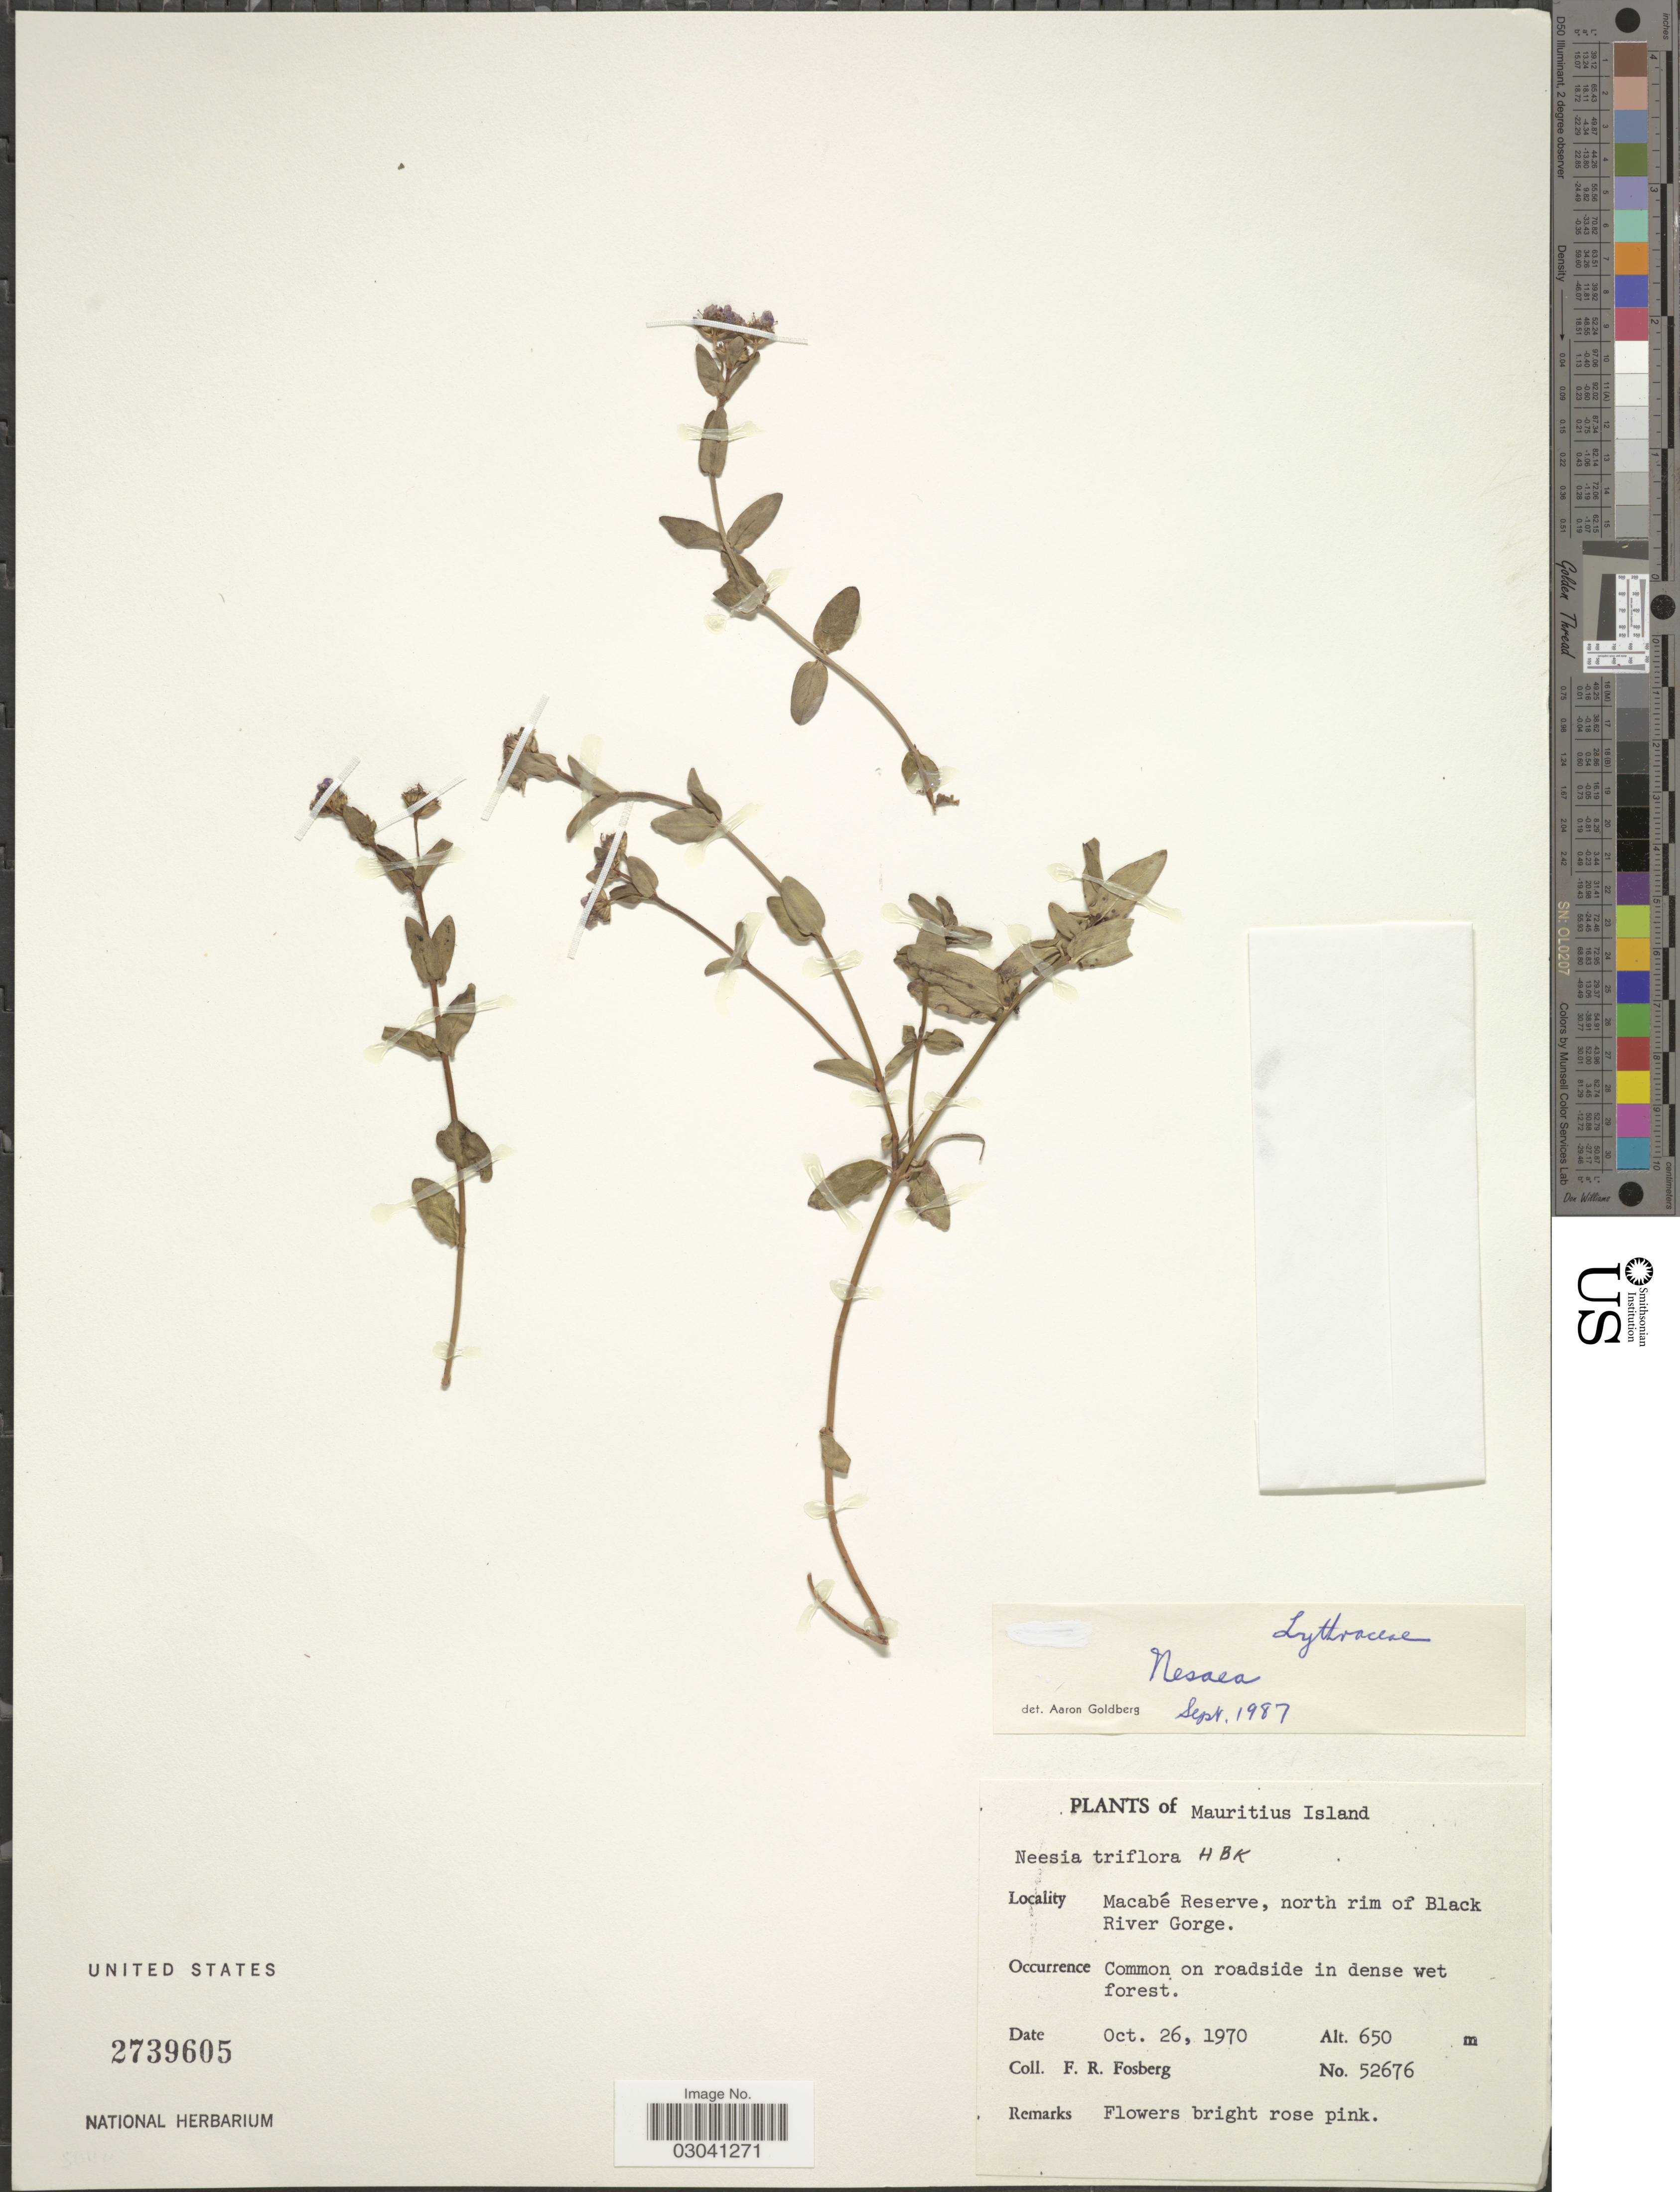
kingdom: Plantae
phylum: Tracheophyta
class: Magnoliopsida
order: Myrtales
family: Lythraceae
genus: Ammannia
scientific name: Ammannia capitellata subsp. capitellata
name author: (C. Presl) S.A. Graham & Gandhi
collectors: F. R. Fosberg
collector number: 52676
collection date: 1970-10-26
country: Mauritius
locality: Mauritius Island, Macabé Reserve, north rim of Black River Gorge.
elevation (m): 650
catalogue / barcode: US 2739605